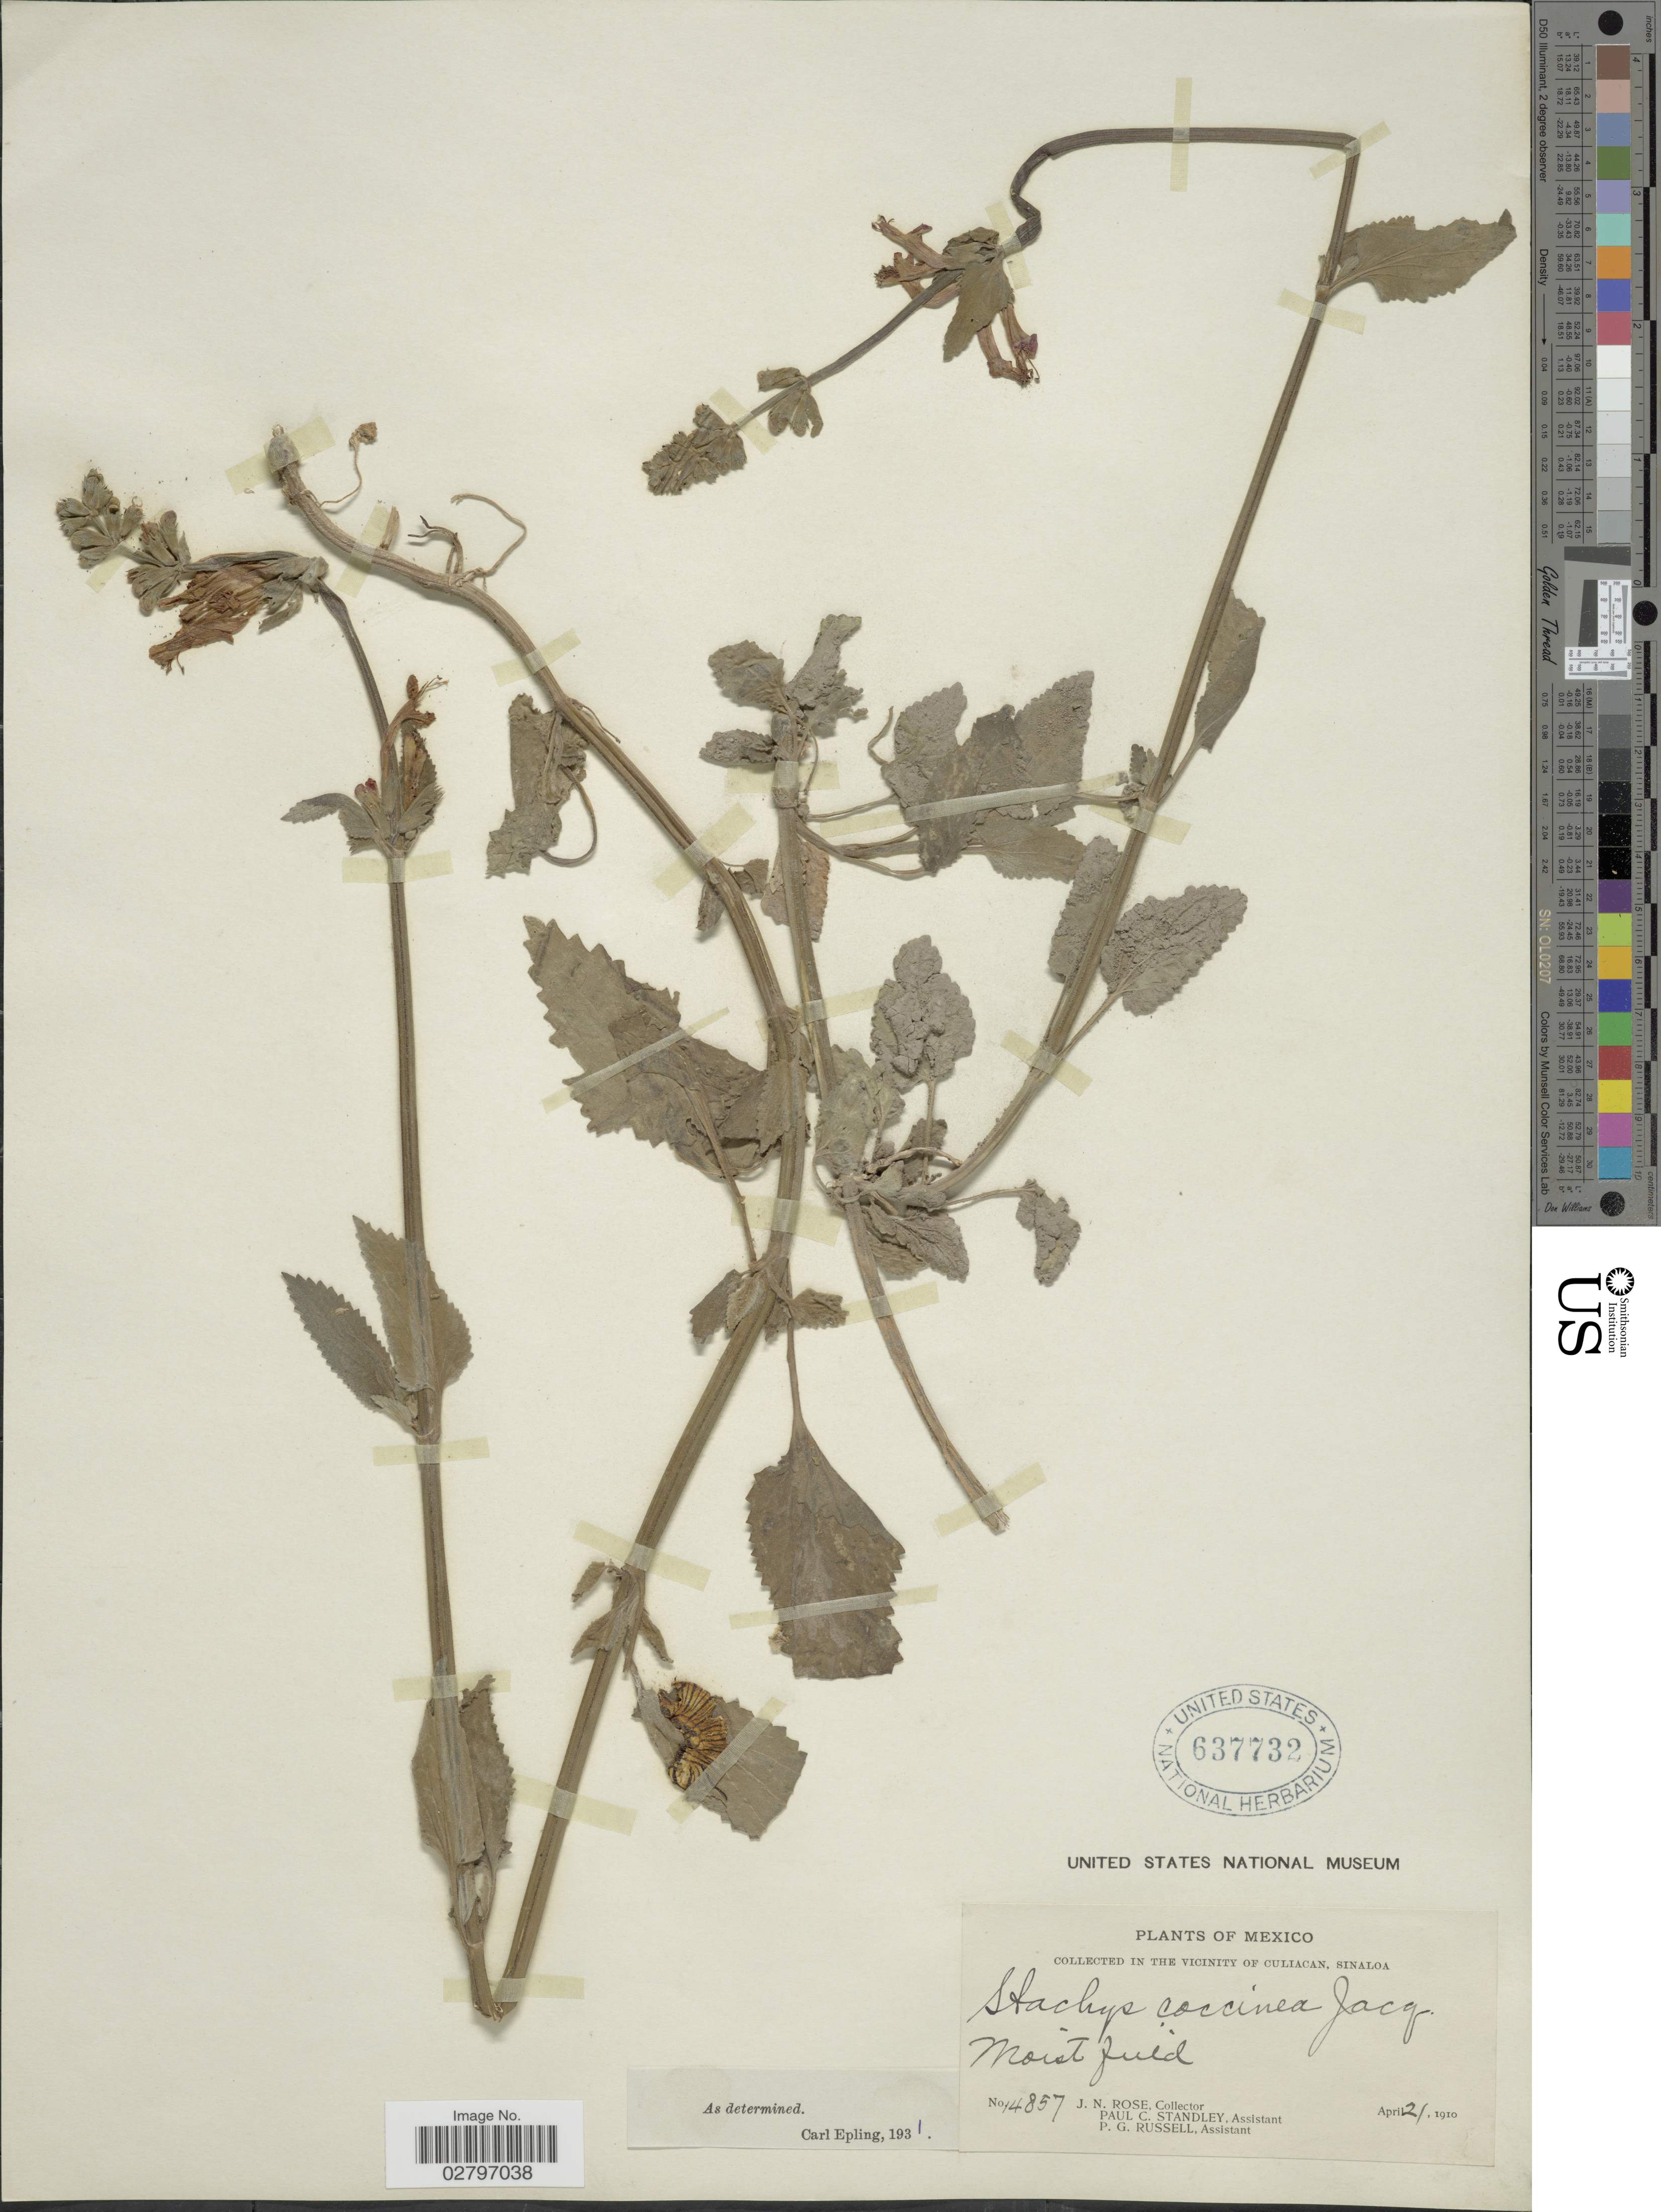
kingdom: Plantae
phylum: Tracheophyta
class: Magnoliopsida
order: Lamiales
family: Lamiaceae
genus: Stachys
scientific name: Stachys coccinea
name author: Ortega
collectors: J. N. Rose, P. C. Standley & P. G. Russell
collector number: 14857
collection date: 1910-04-21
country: Mexico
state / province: Sinaloa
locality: In The Vicinity of Culiacan, Sinaloa.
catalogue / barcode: US 637732